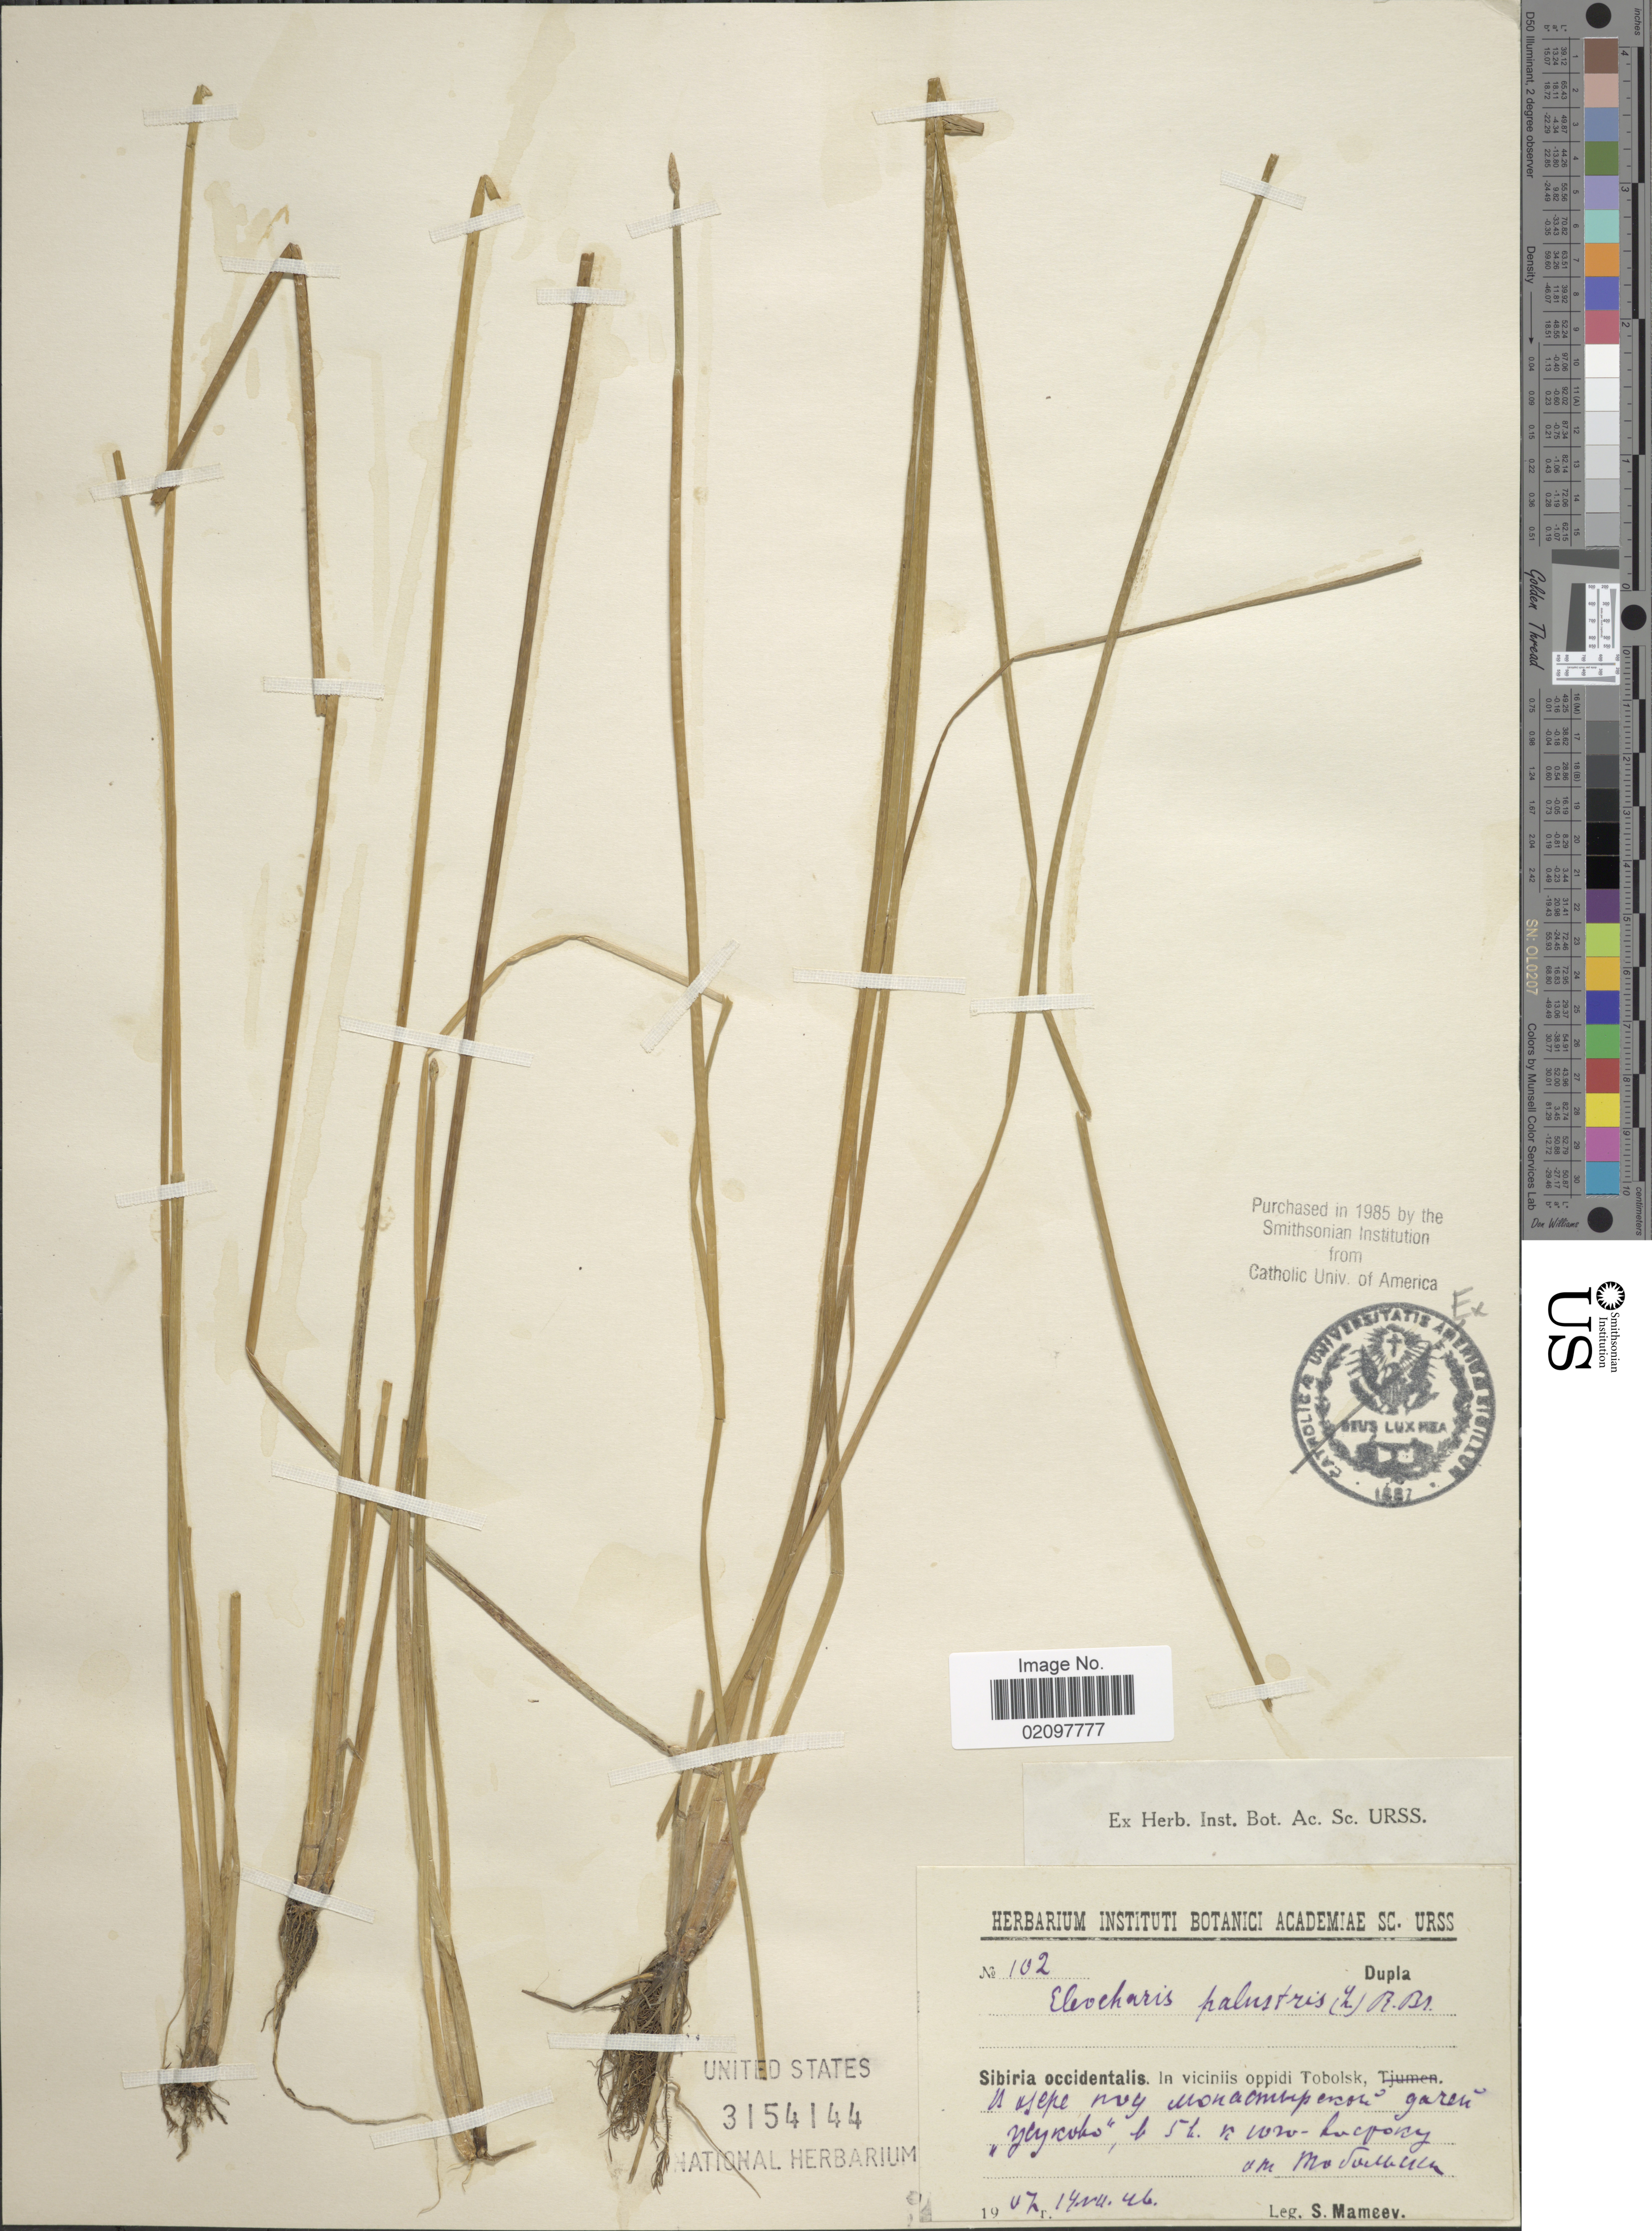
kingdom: Plantae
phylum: Tracheophyta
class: Liliopsida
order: Poales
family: Cyperaceae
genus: Eleocharis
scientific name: Eleocharis palustris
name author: (L.) Roem. & Schult.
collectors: S. Mameev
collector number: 102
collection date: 1907-02-14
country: Russian Federation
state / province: Tyumen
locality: Sibiria occidentalis. In viciniis oppidi Tobolsk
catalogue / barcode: US 3154144